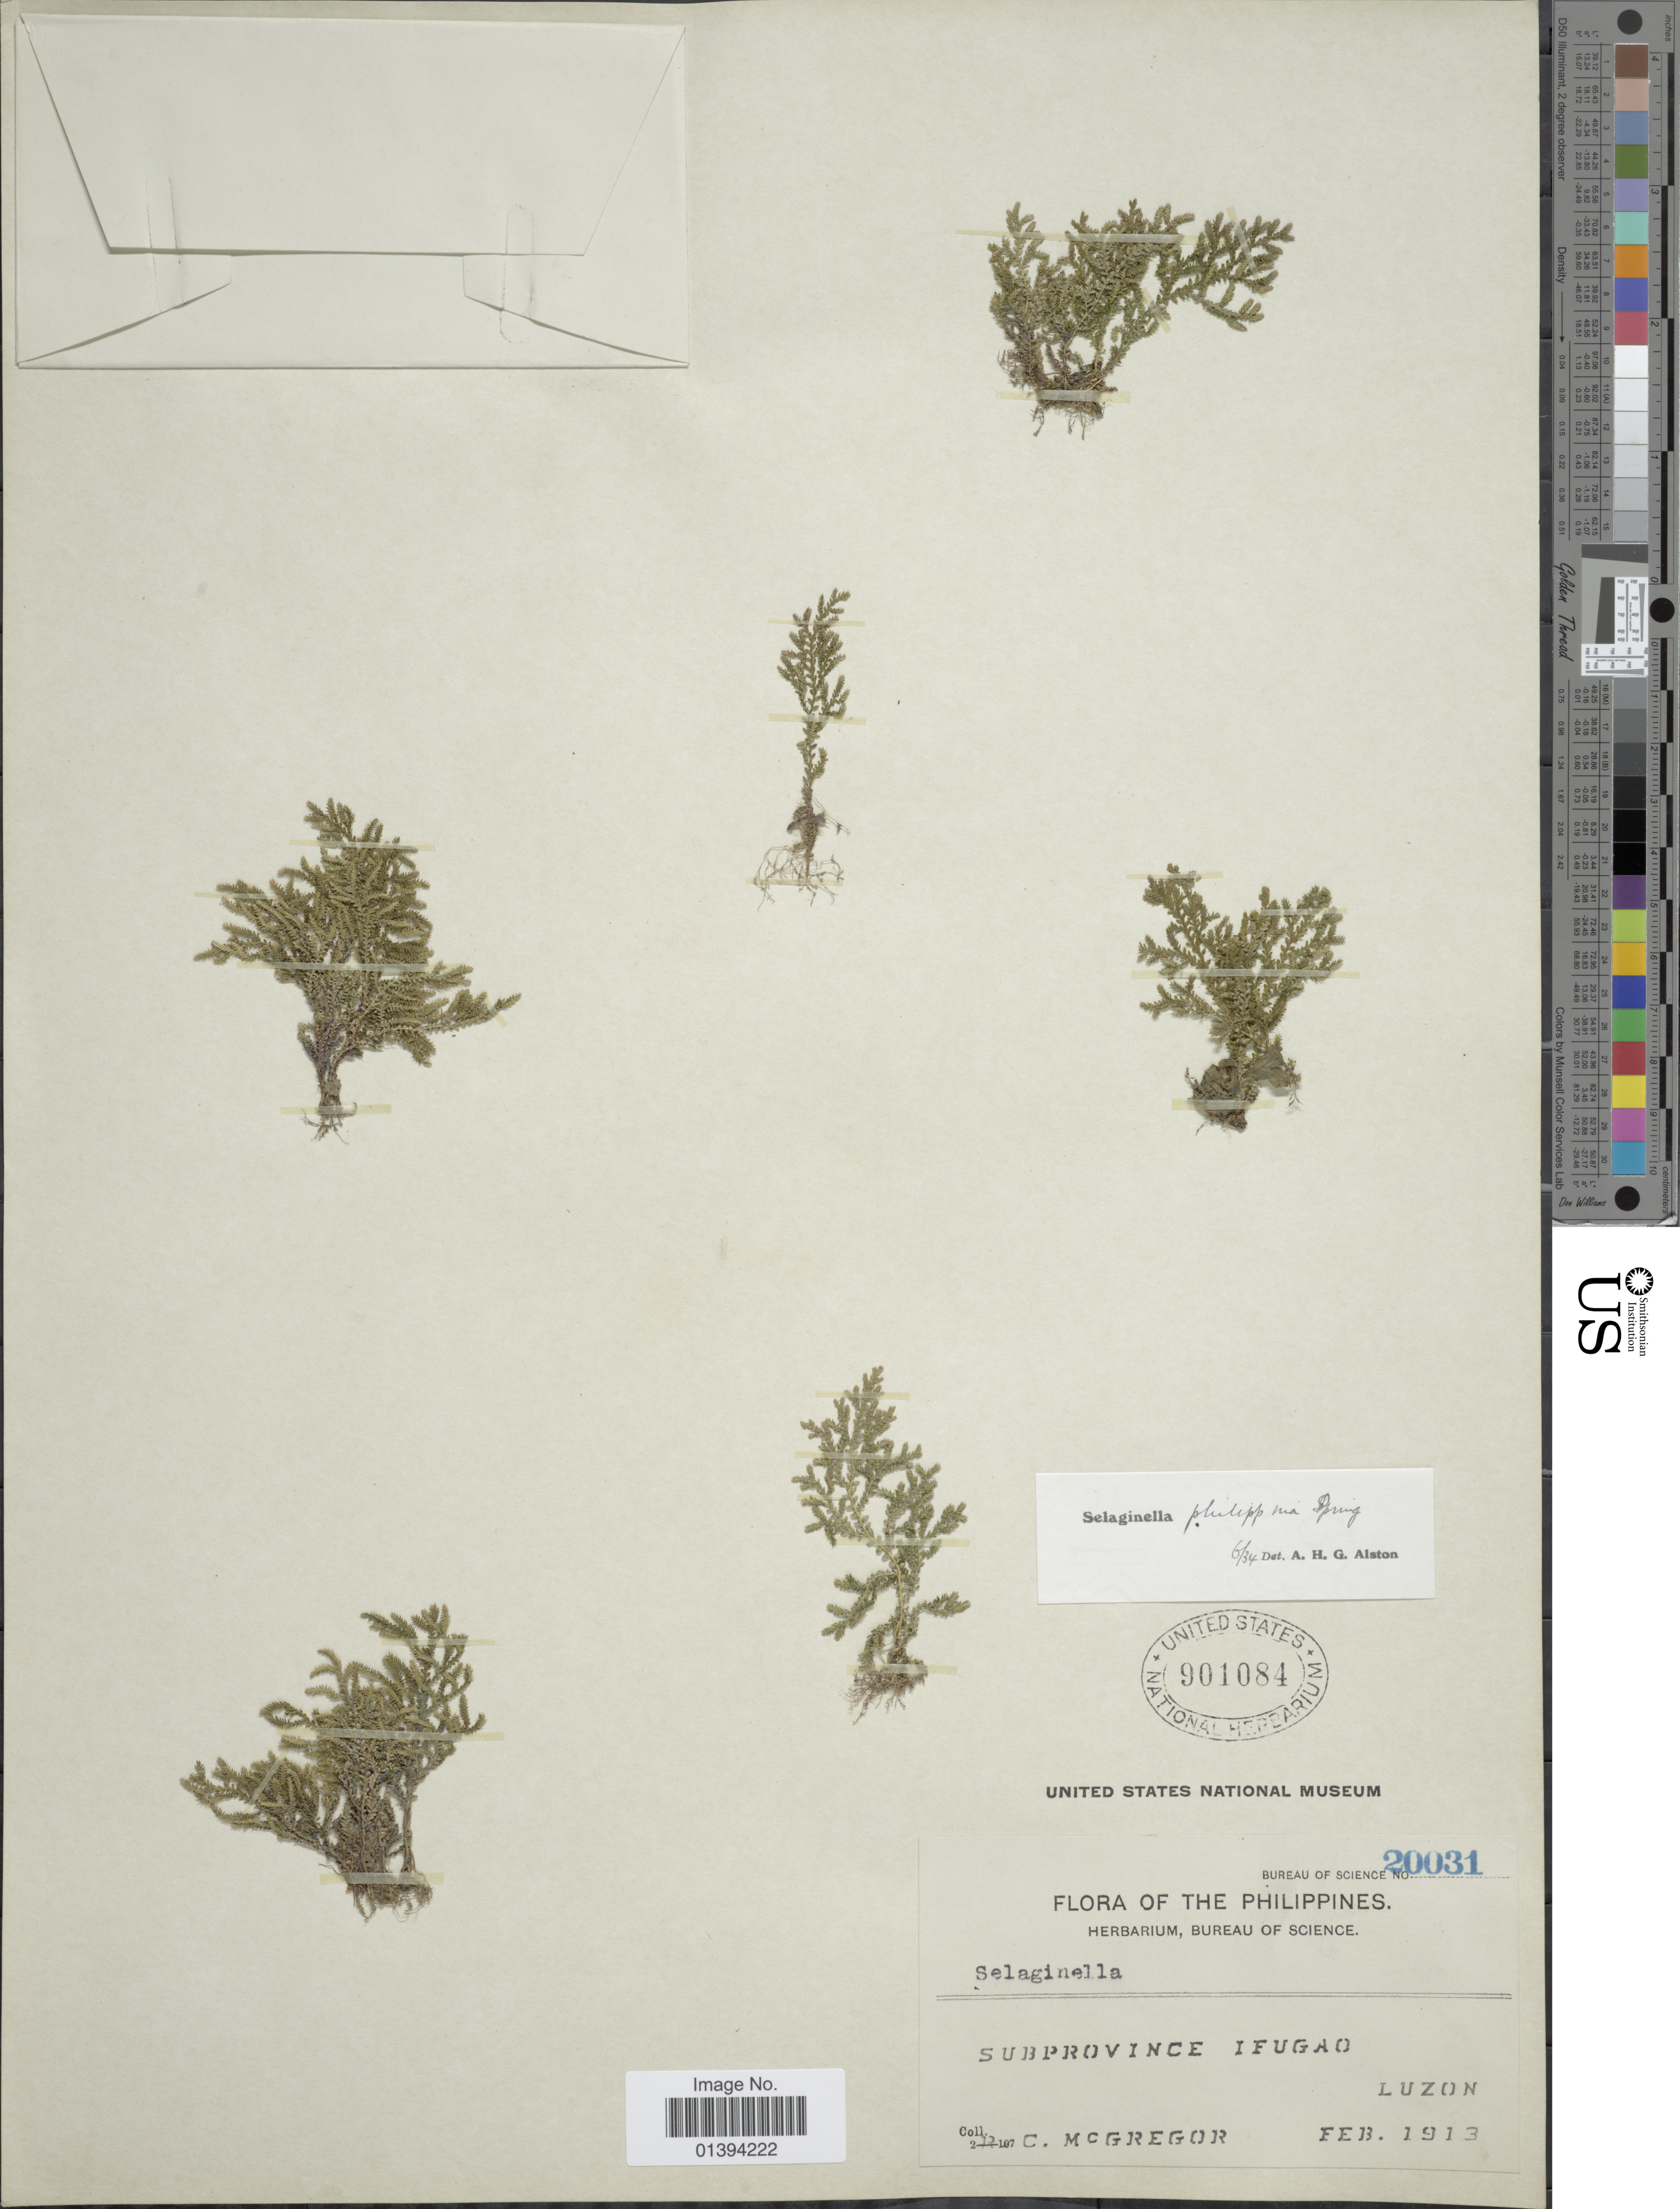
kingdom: Plantae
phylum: Tracheophyta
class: Lycopodiopsida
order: Selaginellales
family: Selaginellaceae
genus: Selaginella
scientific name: Selaginella philippina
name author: Spring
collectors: R. C. McGregor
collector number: Bureau of Science 20031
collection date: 1913-02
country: Philippines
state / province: Central Luzon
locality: Subprovince Ifugao, Luzon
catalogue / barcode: US 901084